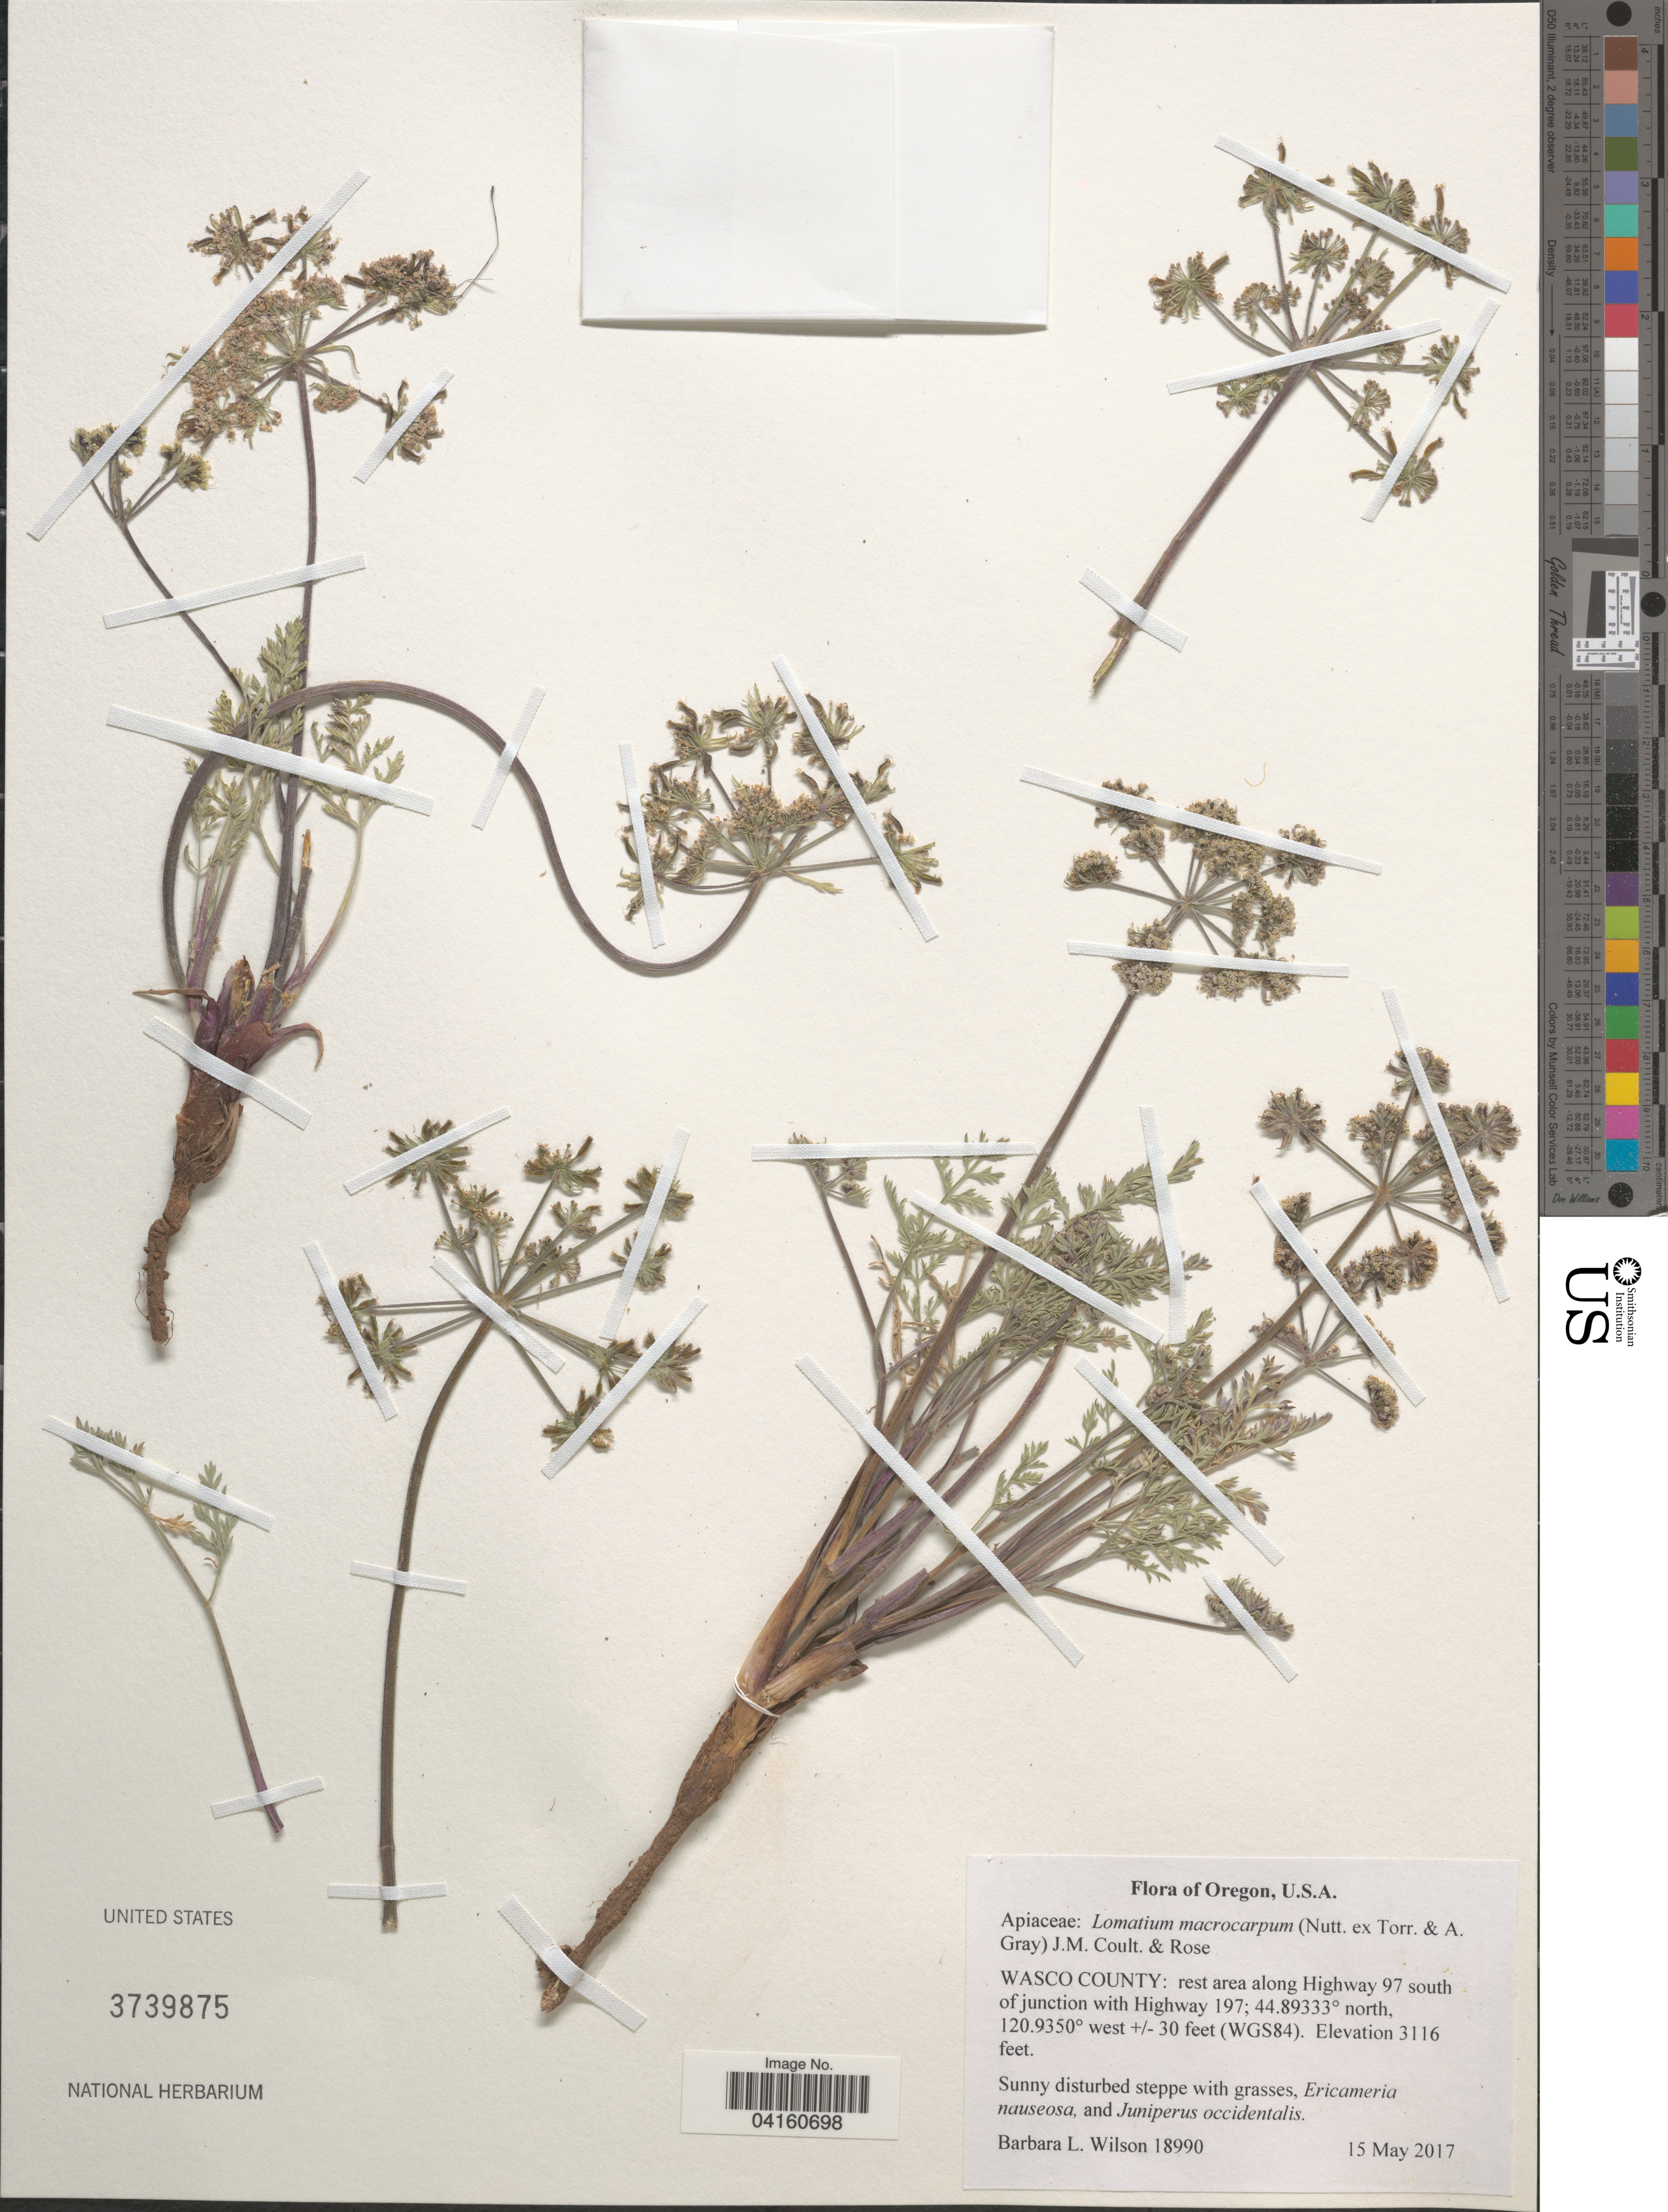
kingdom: Plantae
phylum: Tracheophyta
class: Magnoliopsida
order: Apiales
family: Apiaceae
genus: Lomatium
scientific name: Lomatium macrocarpum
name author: (Hook. et al.) J.M. Coult. & Rose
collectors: B. L. Wilson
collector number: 18990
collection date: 2017-05-15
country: United States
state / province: Oregon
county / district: Wasco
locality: Wasco County: rest area along Highway 97 south of junction with Highway 197; (WGS84).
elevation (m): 950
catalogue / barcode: US 3739875